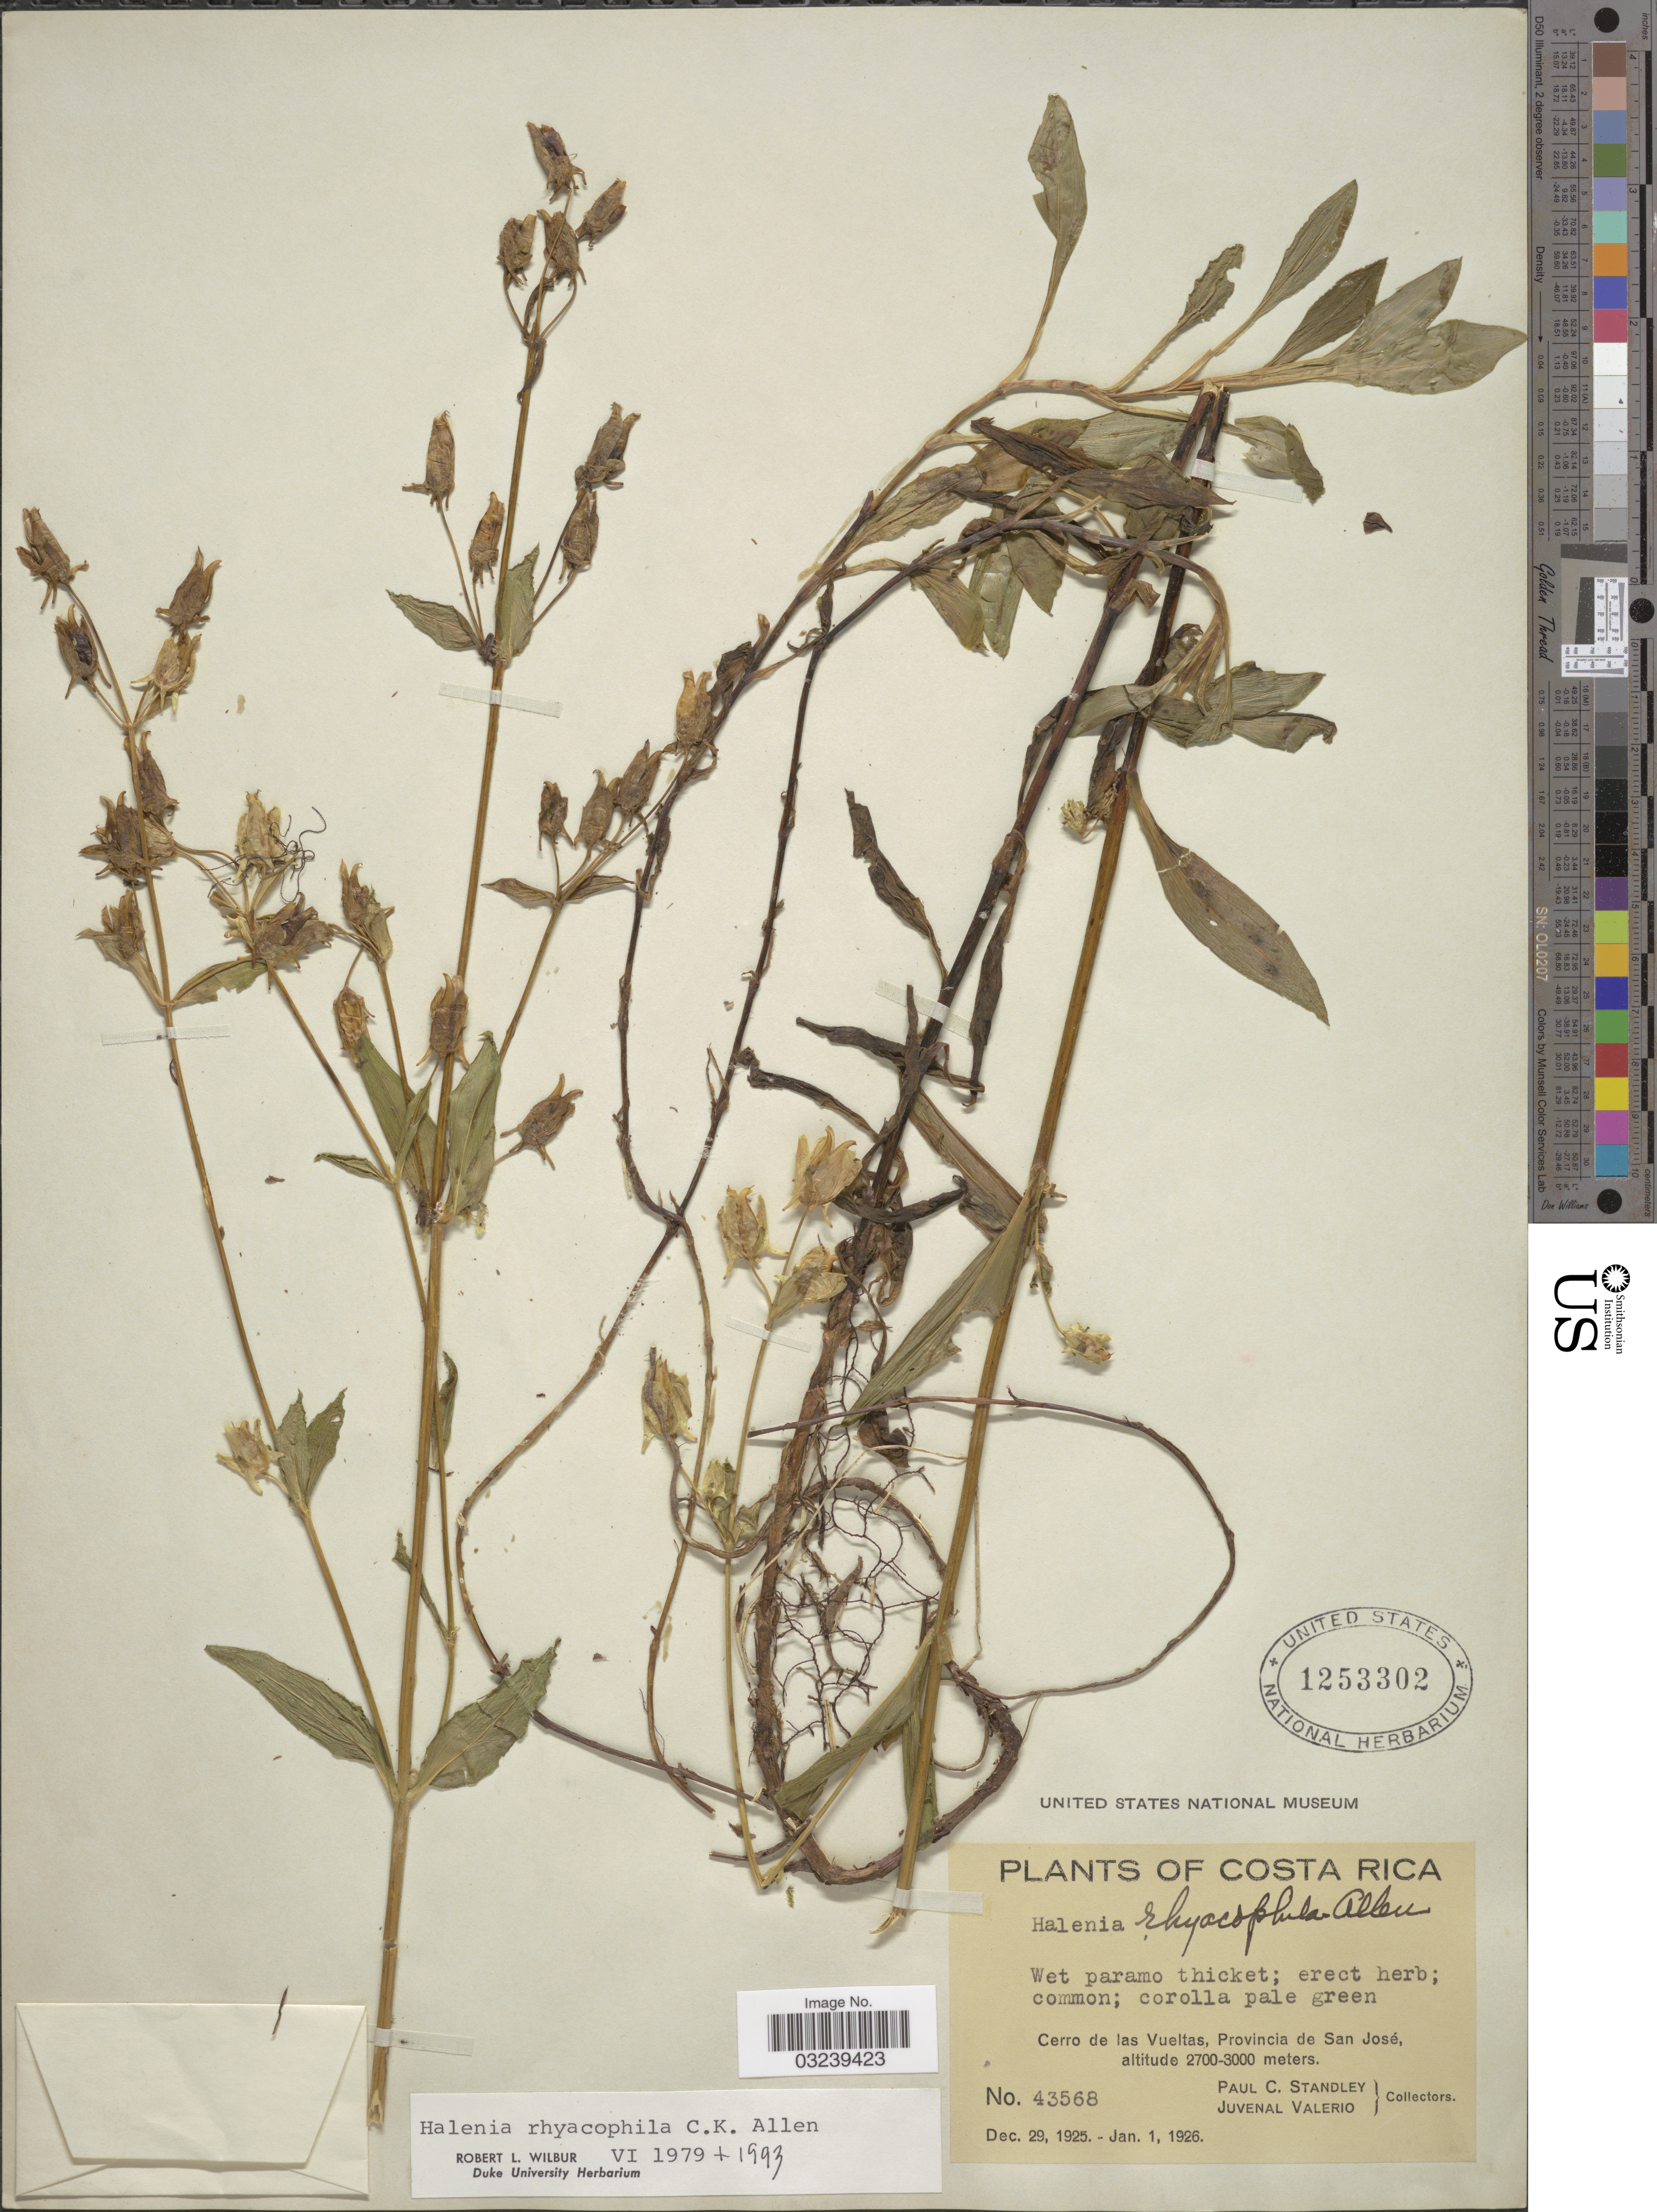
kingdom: Plantae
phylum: Tracheophyta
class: Magnoliopsida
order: Gentianales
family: Gentianaceae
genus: Halenia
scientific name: Halenia rhyacophila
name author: C.K. Allen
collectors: P. C. Standley & J. Valerio R.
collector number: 43568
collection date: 1925-12-29/1926-01-01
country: Costa Rica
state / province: San José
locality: Cerro de las Vueltas.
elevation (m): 2700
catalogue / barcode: US 1253302